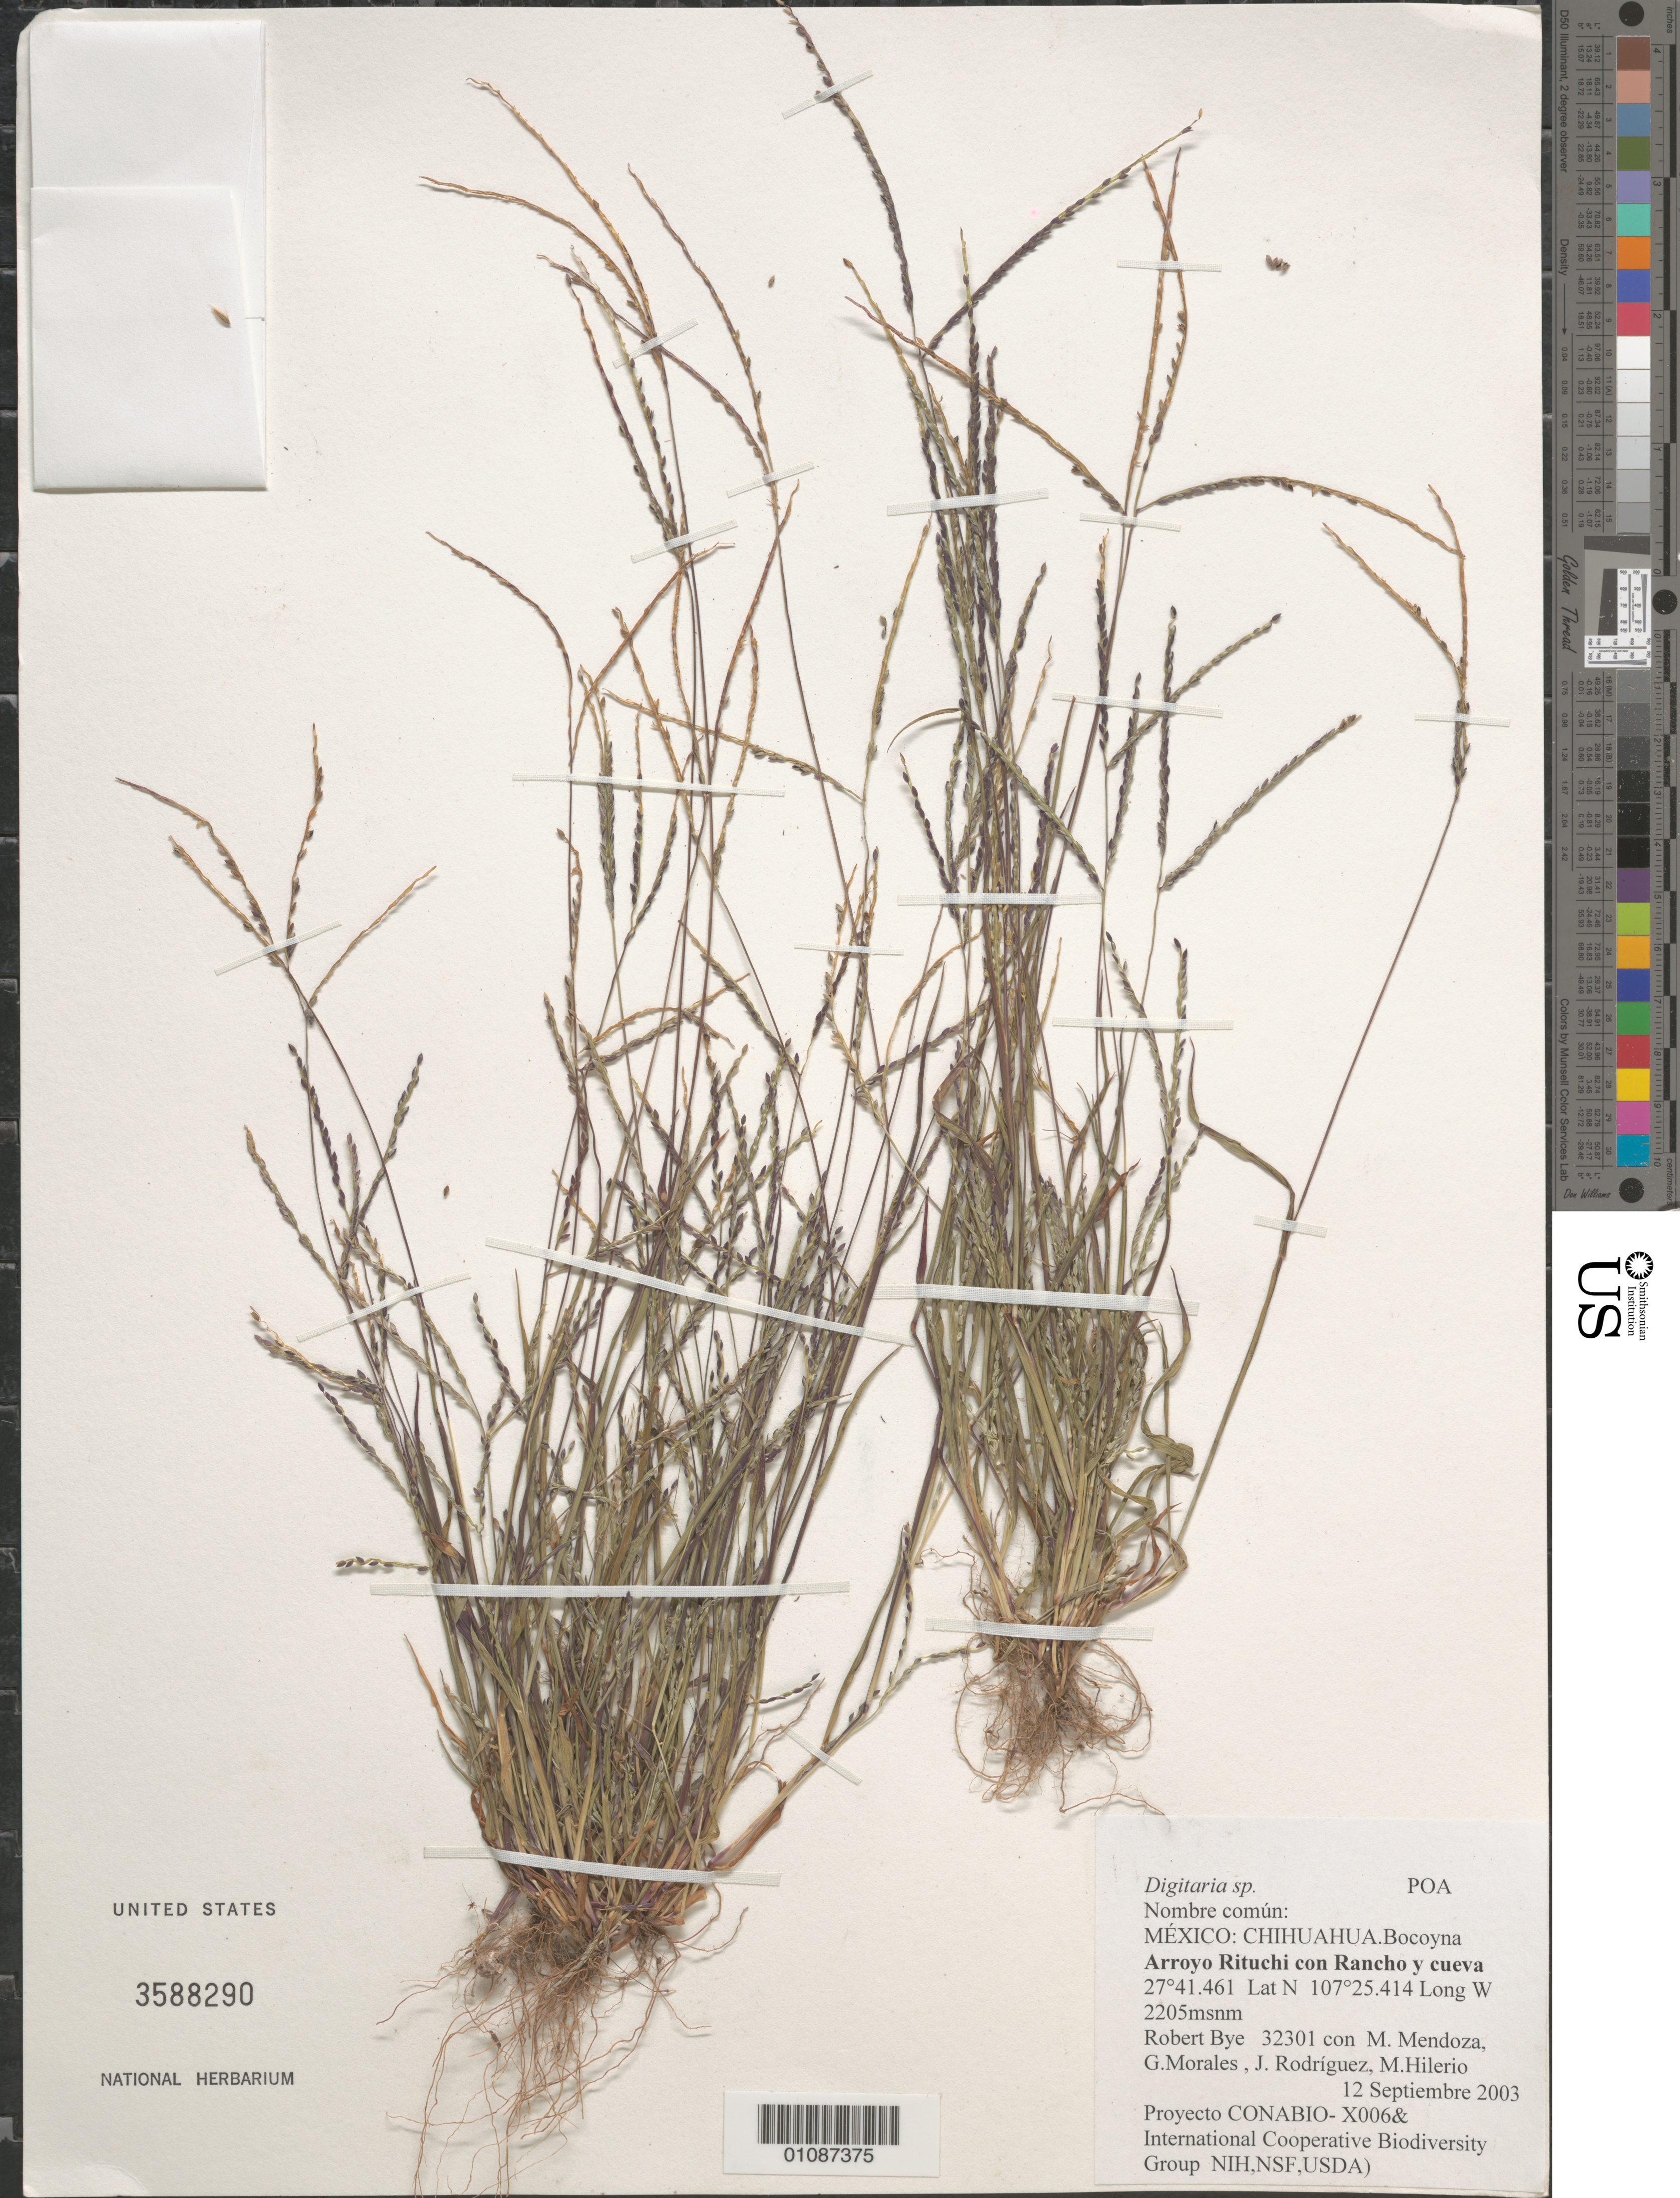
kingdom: Plantae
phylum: Tracheophyta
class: Liliopsida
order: Poales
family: Poaceae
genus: Digitaria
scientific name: Digitaria sp.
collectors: R. A. Bye, M. Mendoza Garcia, G. Morales, J. Rodríguez & M. Hilerio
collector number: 32301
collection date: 2003-09-12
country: Mexico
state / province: Chihuahua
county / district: Bocoyna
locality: Arroyo Rituchi con Rancho y cueva.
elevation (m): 2205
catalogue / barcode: US 3588290